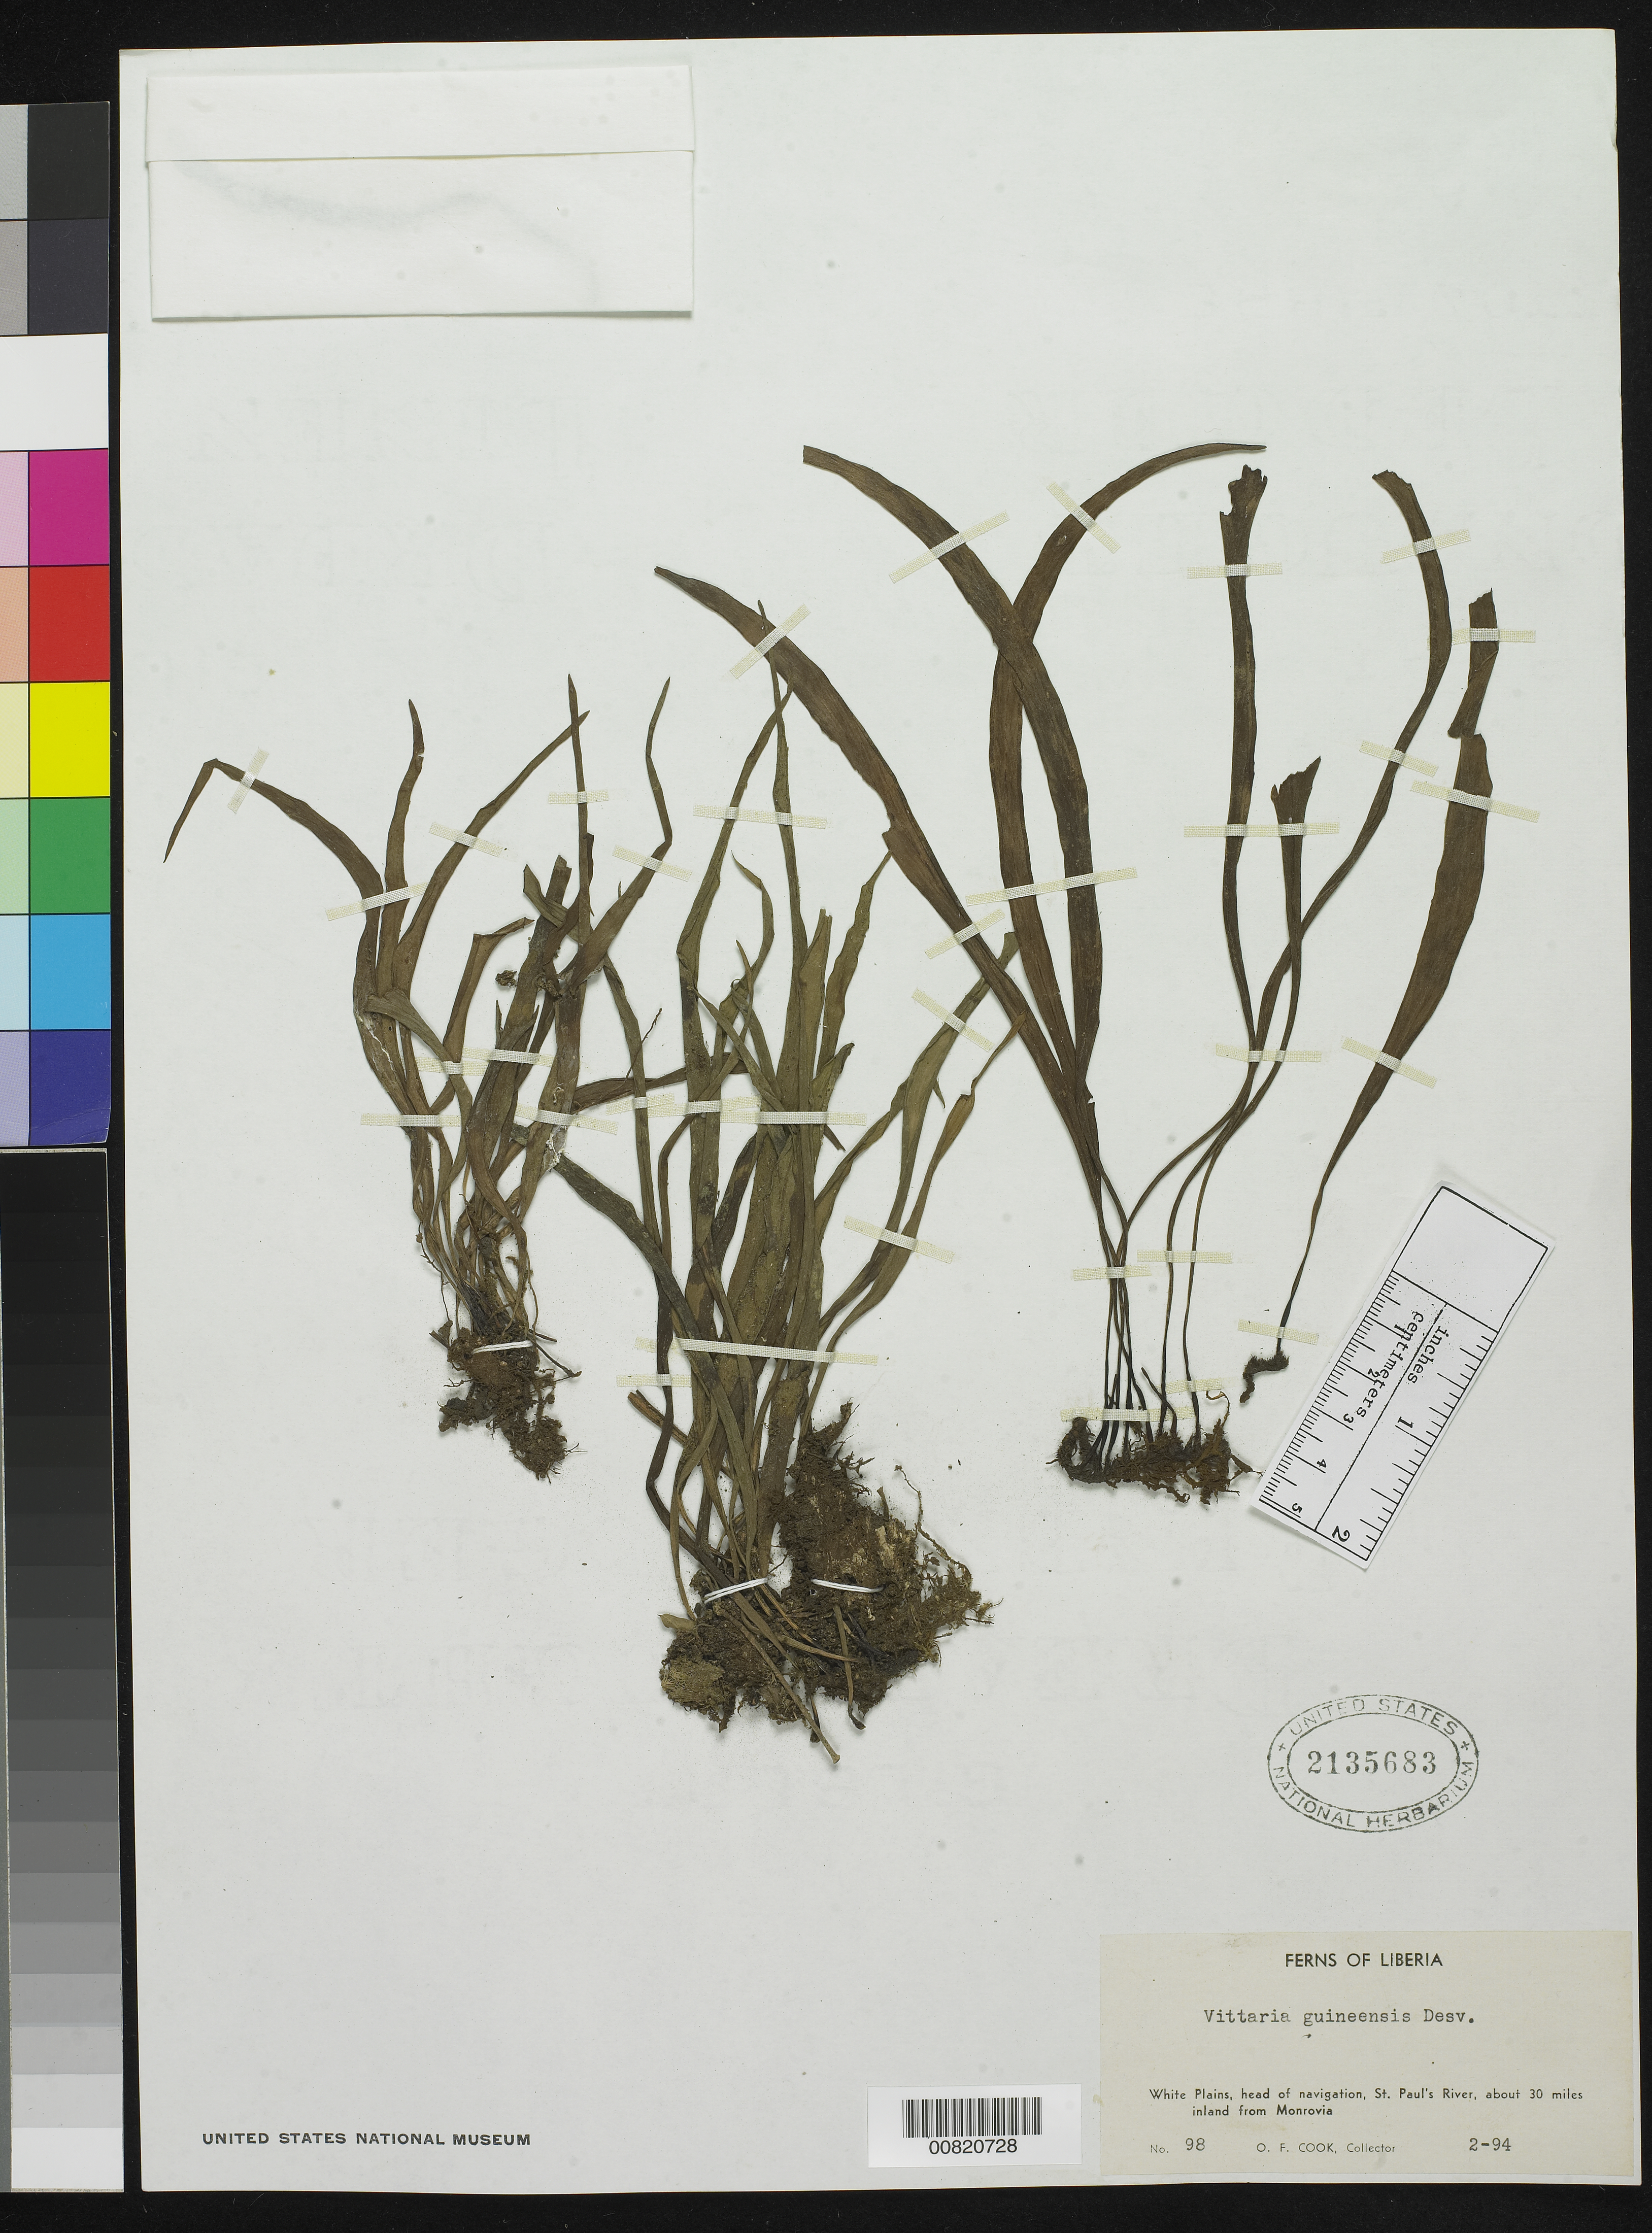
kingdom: Plantae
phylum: Tracheophyta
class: Polypodiopsida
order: Polypodiales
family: Pteridaceae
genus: Haplopteris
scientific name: Haplopteris guineensis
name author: (Desv.) E.H. Crane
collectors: O. F. Cook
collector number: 98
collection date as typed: Feb 1894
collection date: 1894-02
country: Liberia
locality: White Plains, head of navigation, St. Paul's River, about 30 miles inland from Monrovia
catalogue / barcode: US 2135683